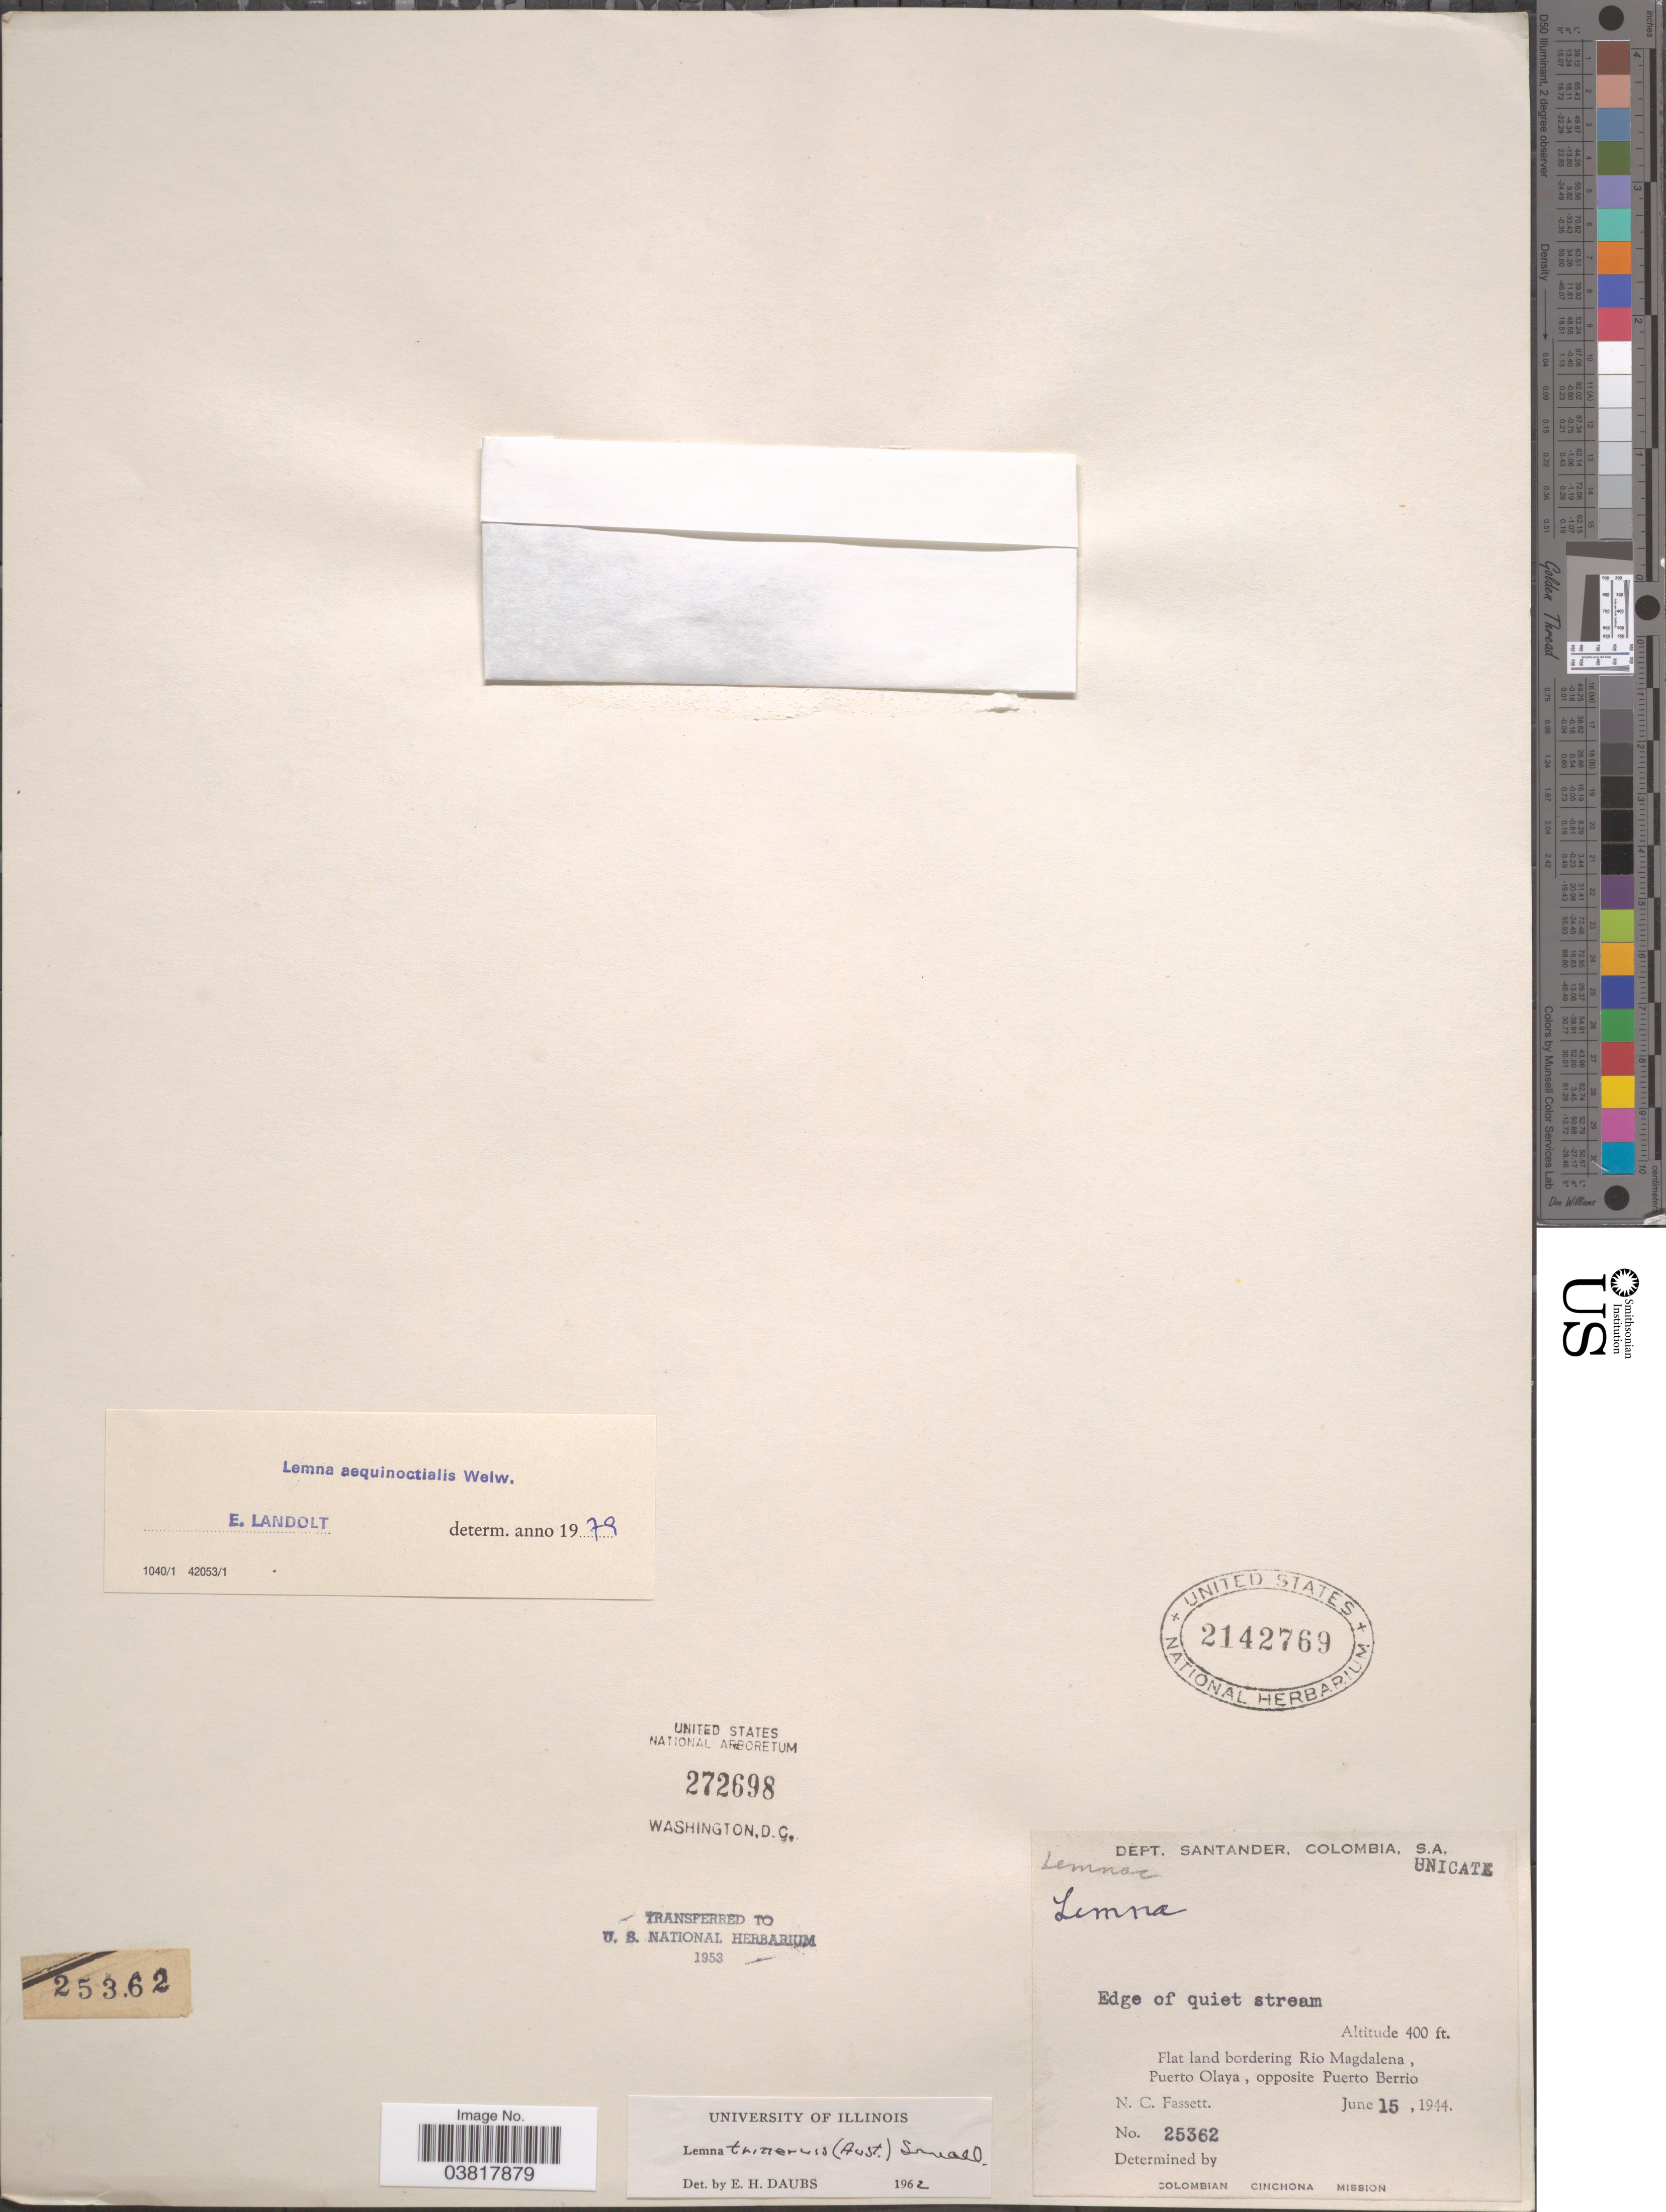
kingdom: Plantae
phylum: Tracheophyta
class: Liliopsida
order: Alismatales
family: Araceae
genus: Lemna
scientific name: Lemna aequinoctialis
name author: Welw.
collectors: N. C. Fassett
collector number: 25362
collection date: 1944-06-15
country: Colombia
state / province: Santander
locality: Dept. Santander. Flat land bordering Rio Magdalena, Puerto Olaya, oppisite Puerto Berrio.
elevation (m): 122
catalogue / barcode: US 2142769